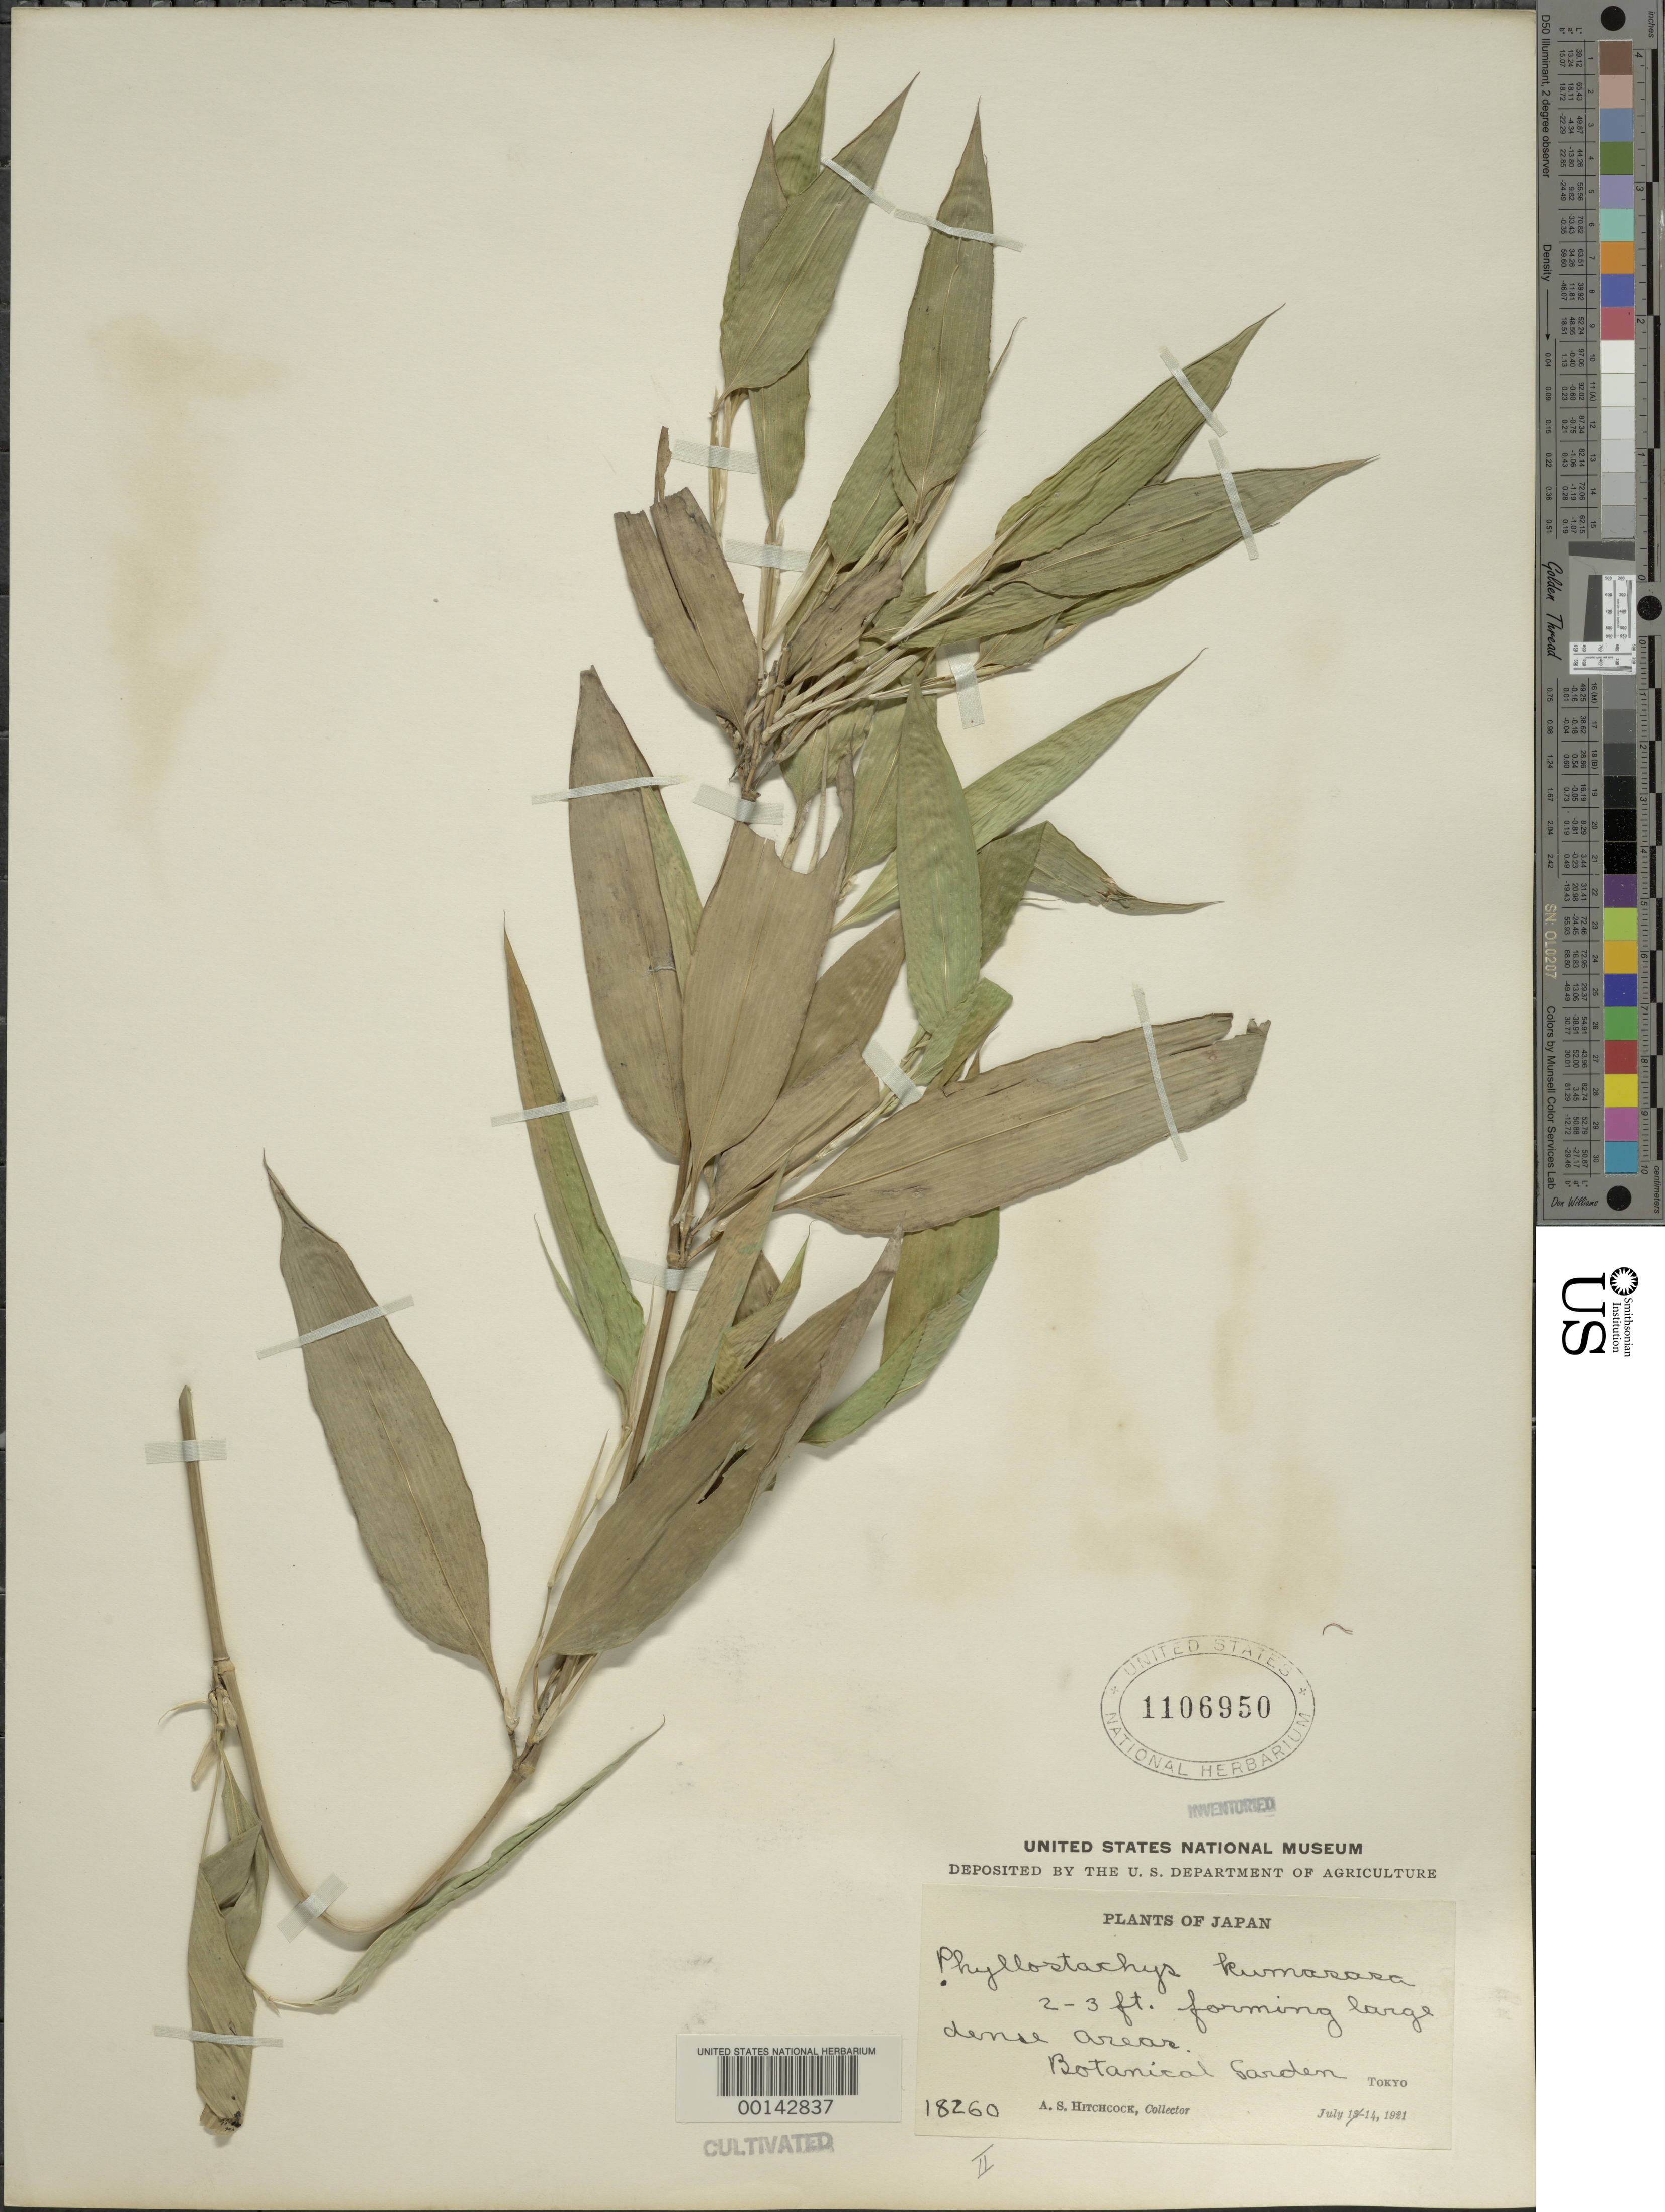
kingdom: Plantae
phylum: Tracheophyta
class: Liliopsida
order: Poales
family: Poaceae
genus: Shibataea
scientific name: Shibataea kumasasa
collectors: A. S. Hitchcock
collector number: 18260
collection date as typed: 14 Jul 1921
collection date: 1921-07-14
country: Japan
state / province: Tokyo, Federal City of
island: Honshu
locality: Botanic garden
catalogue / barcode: US 1106950